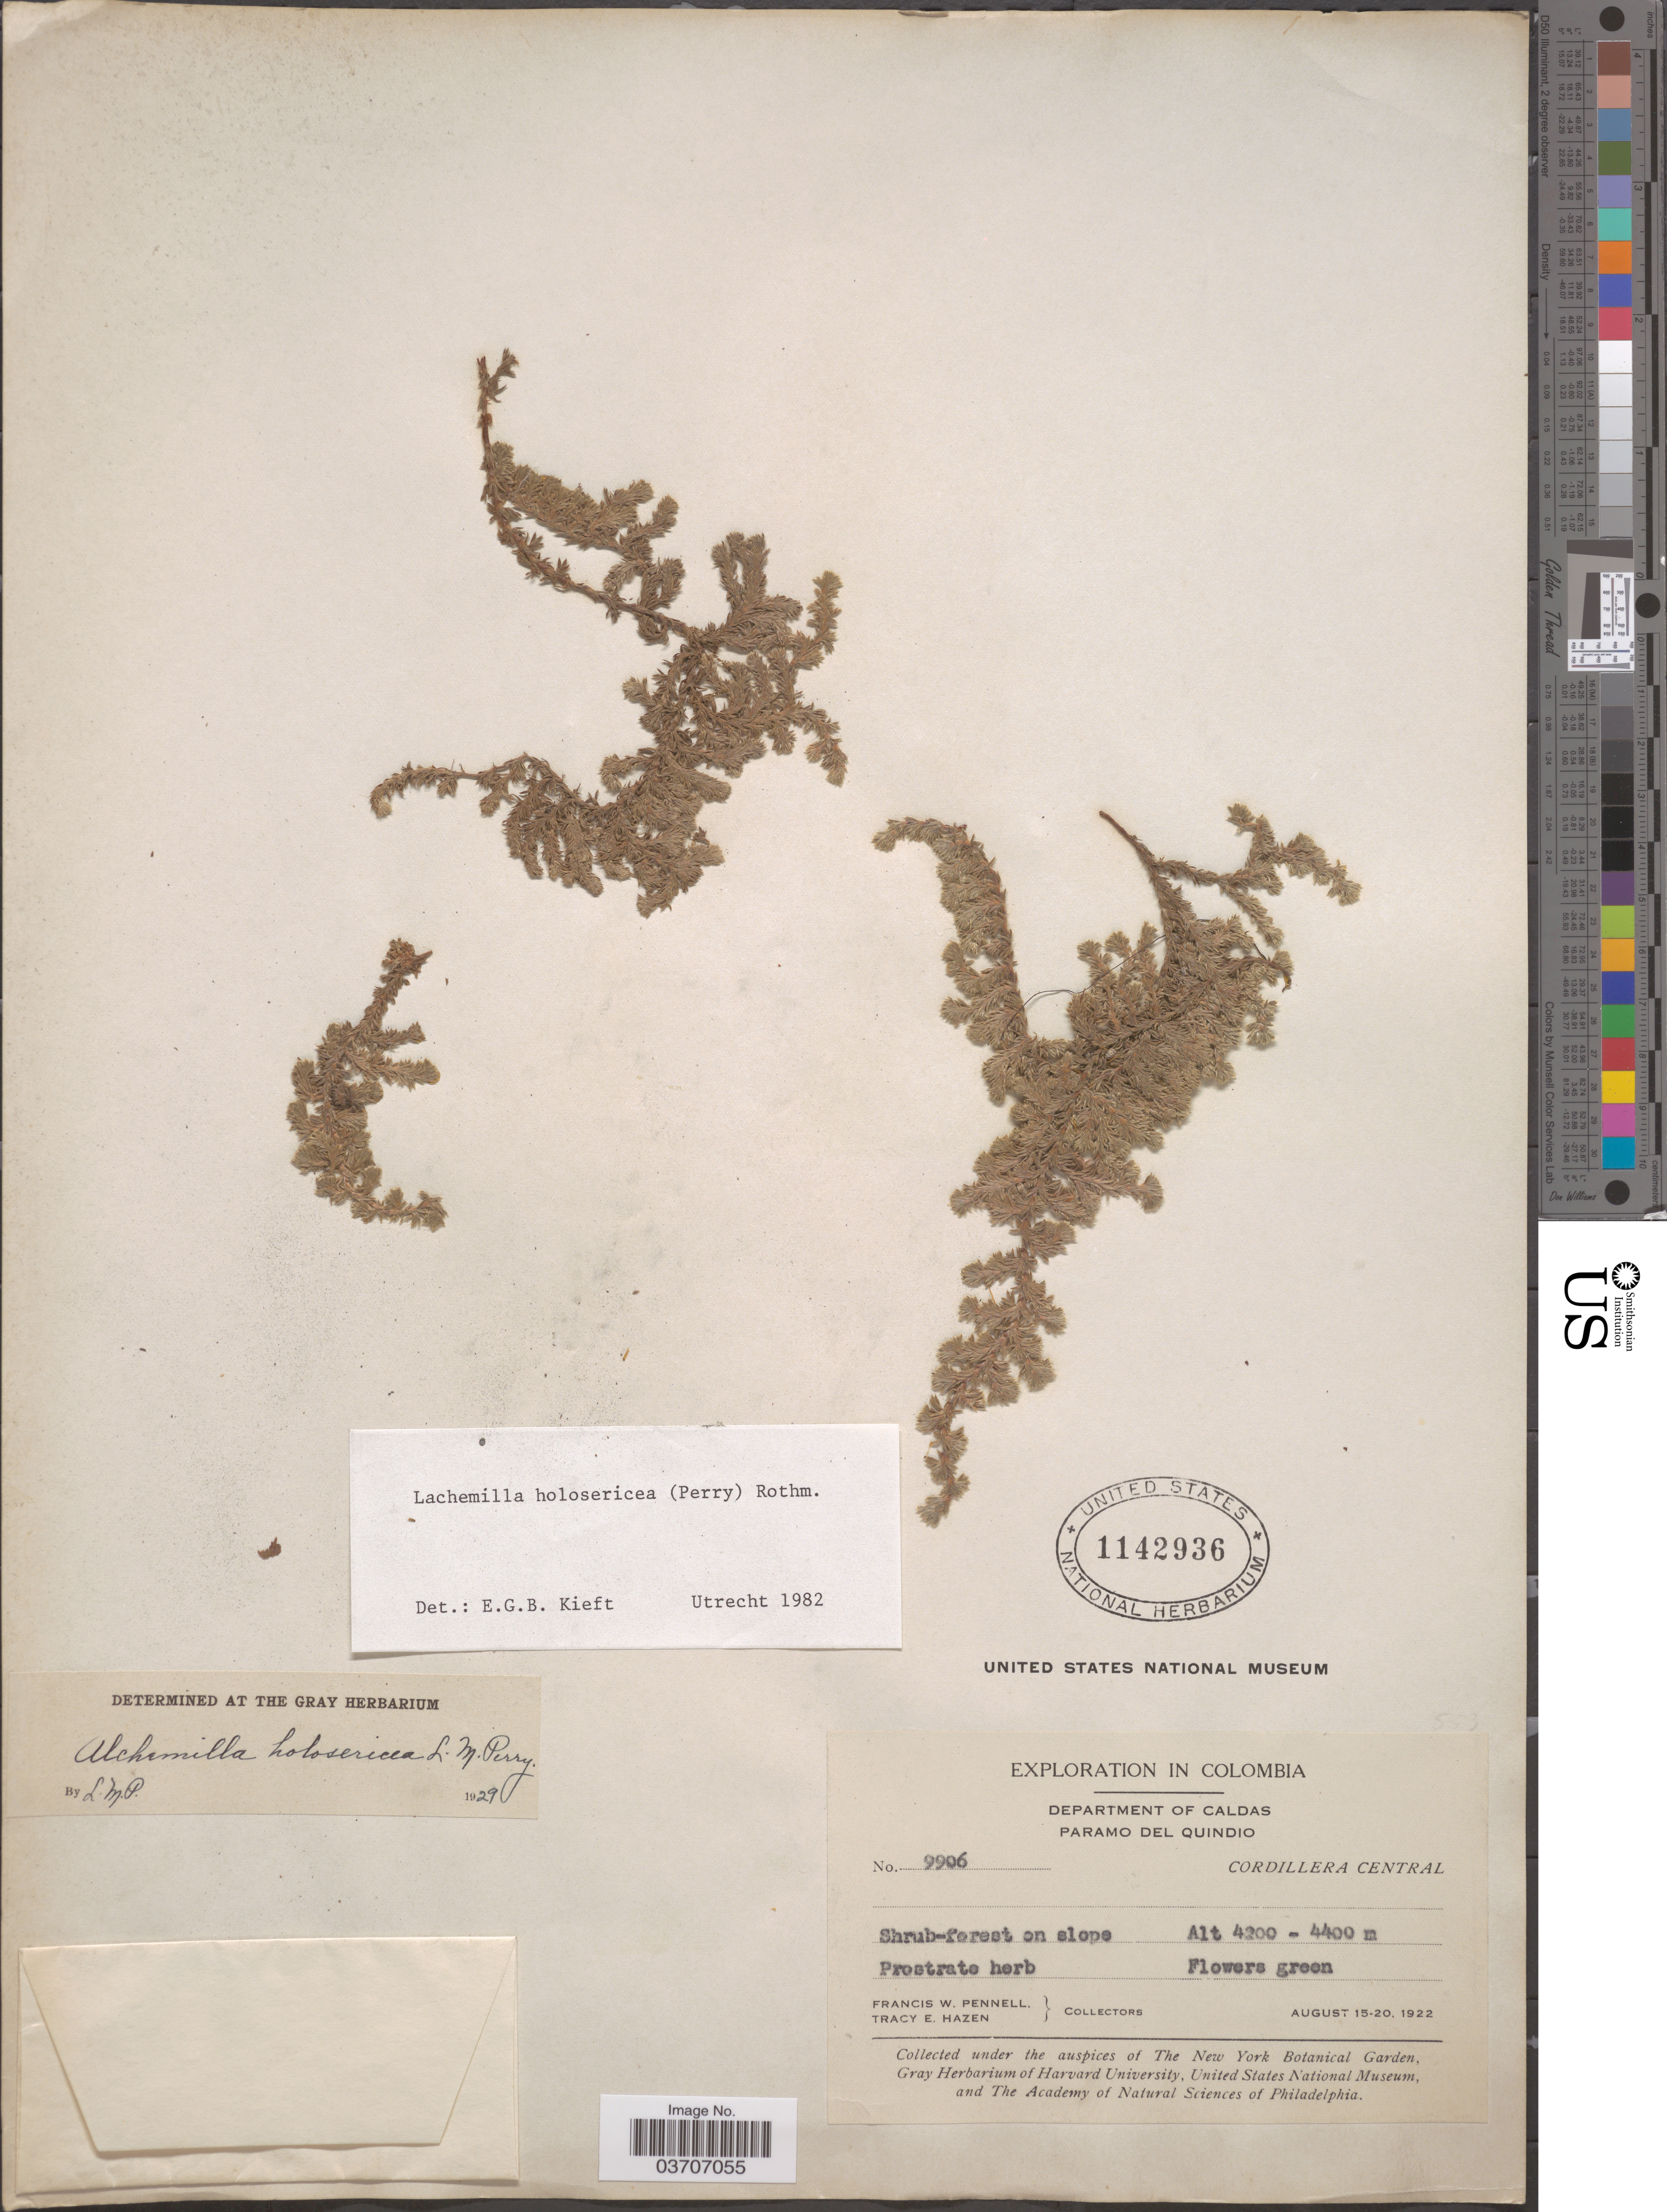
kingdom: Plantae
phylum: Tracheophyta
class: Magnoliopsida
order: Rosales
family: Rosaceae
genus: Lachemilla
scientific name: Lachemilla holosericea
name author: (L.M. Perry) Rothm.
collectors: F. W. Pennell & T. E. Hazen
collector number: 9906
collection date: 1922-08-15/1922-08-20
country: Colombia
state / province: Caldas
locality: Department of Caldas. Parama del Quindio. Cordillera Central.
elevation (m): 4200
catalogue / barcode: US 1142936